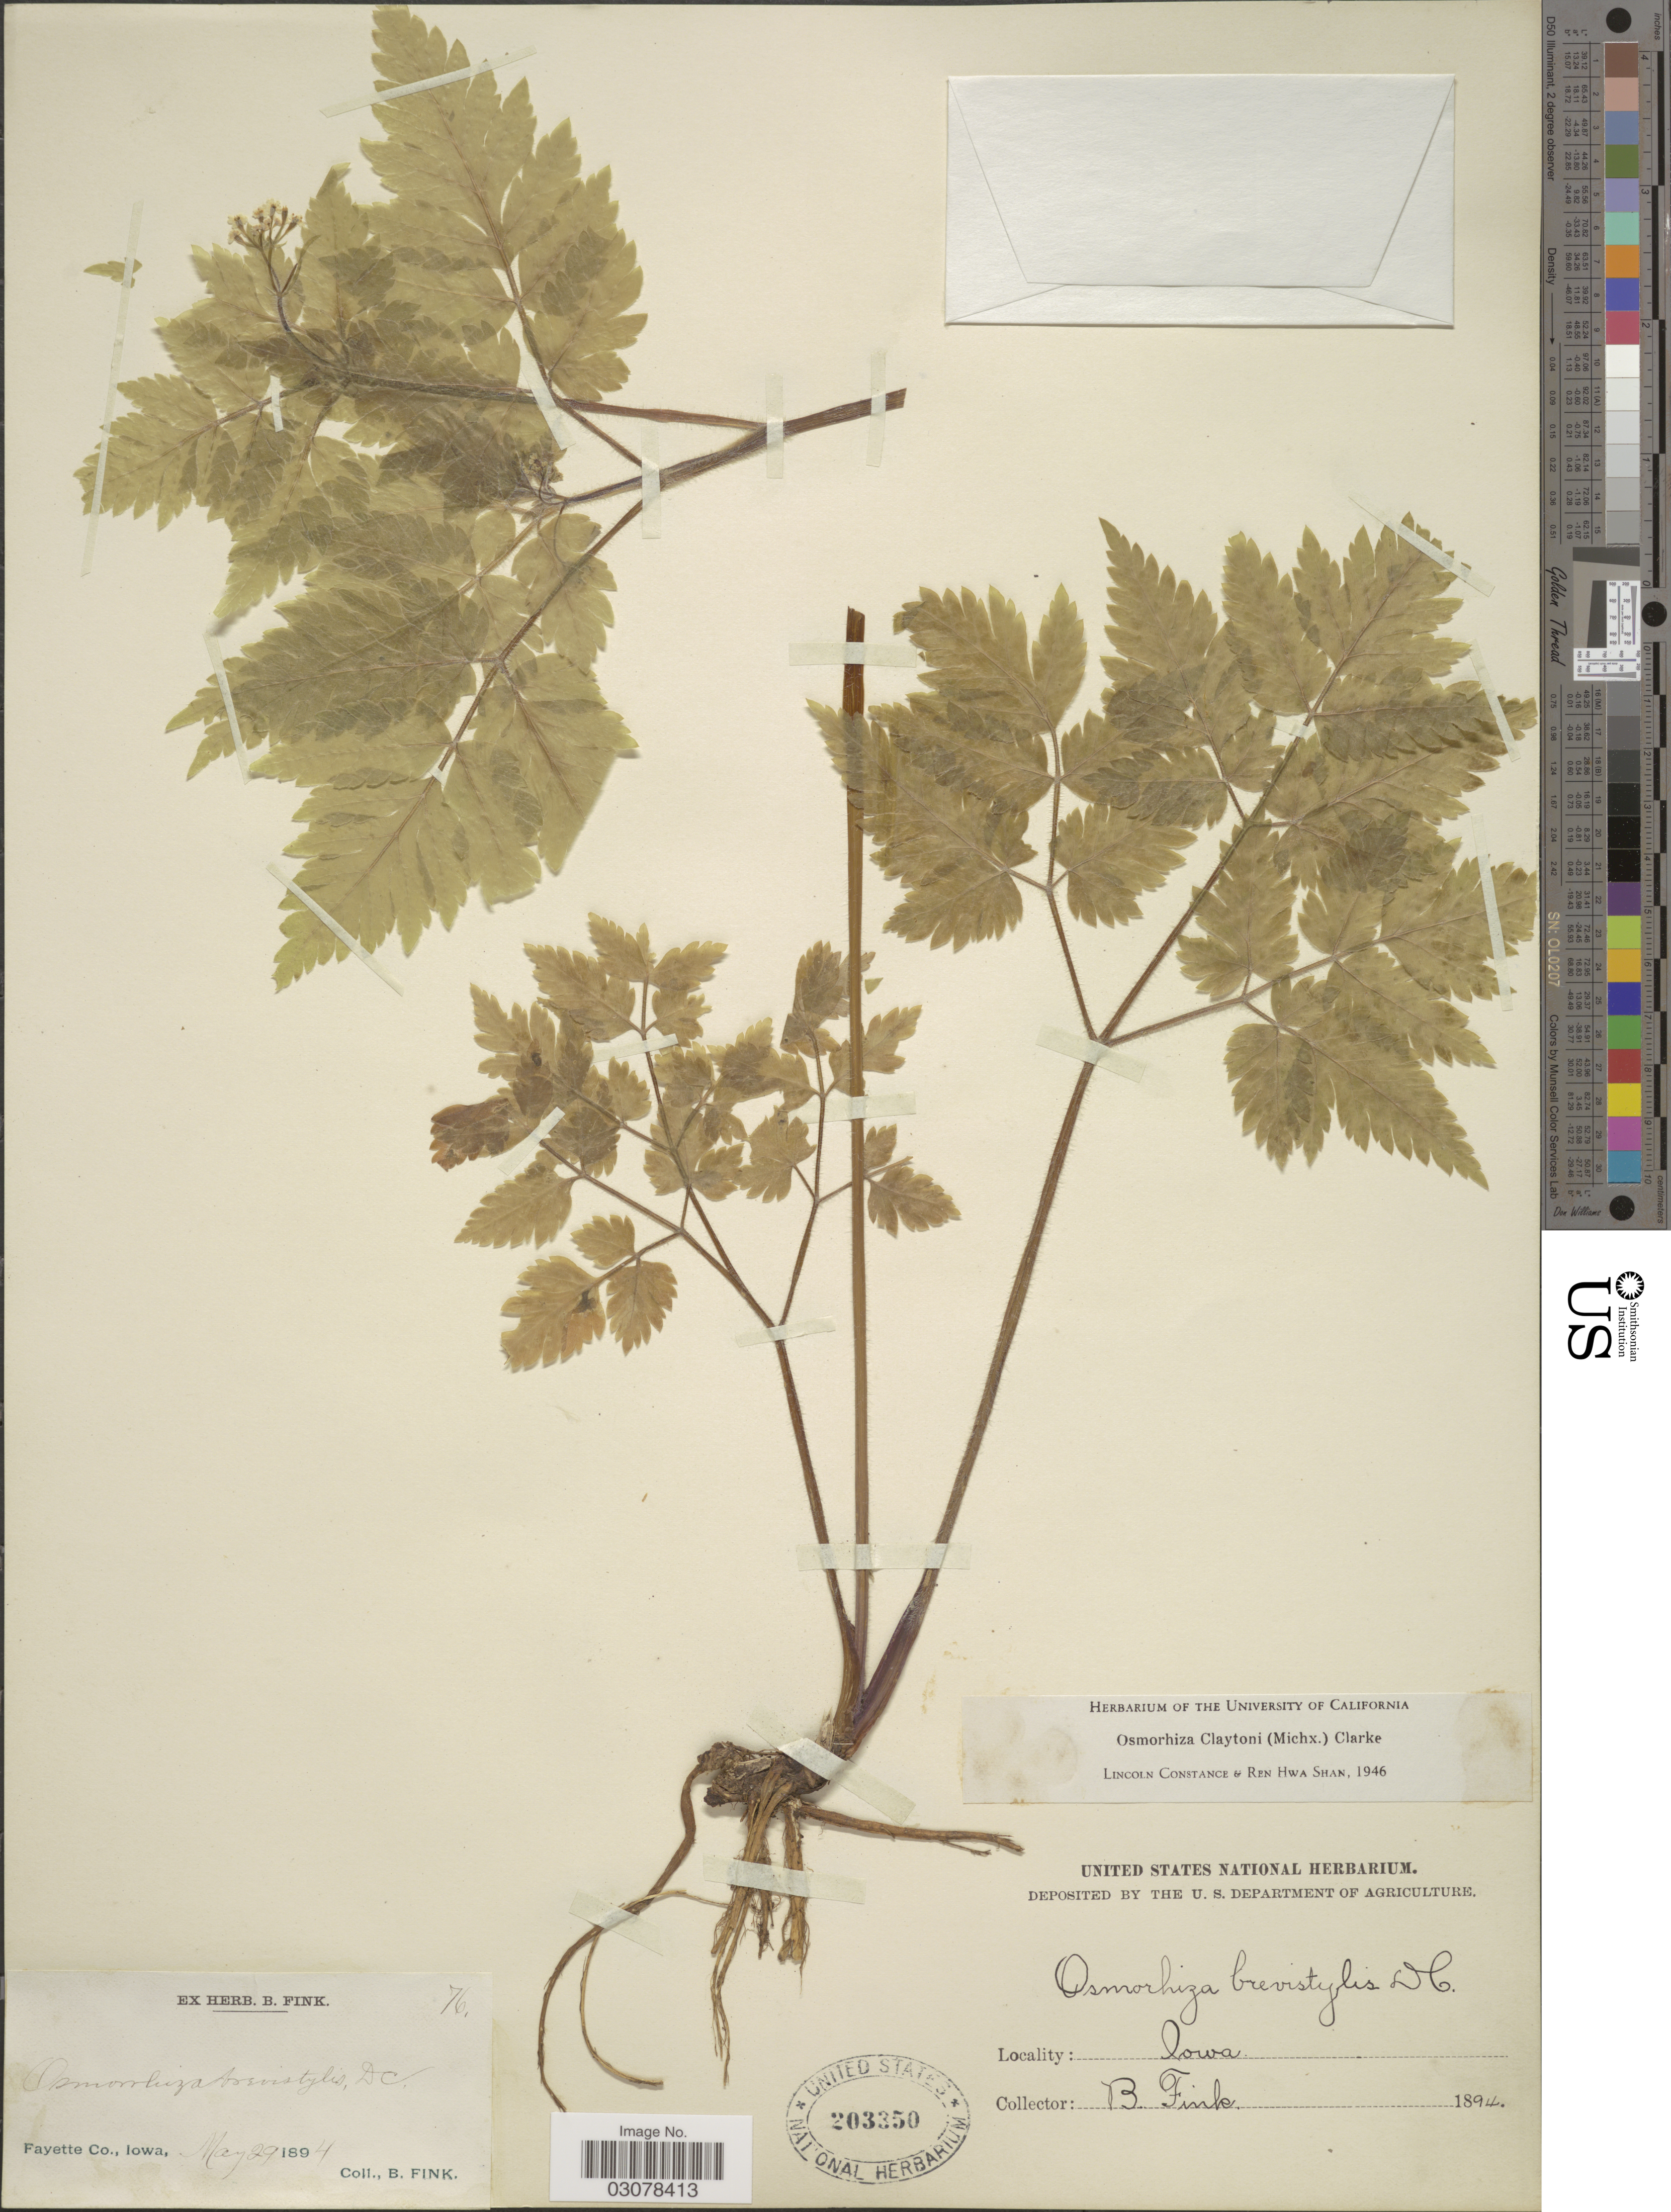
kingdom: Plantae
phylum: Tracheophyta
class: Magnoliopsida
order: Apiales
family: Apiaceae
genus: Osmorhiza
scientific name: Osmorhiza claytonii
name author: (Michx.) C.B. Clarke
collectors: B. Fink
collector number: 76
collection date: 1894-05-29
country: United States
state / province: Iowa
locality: Fayette Co.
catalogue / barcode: US 203350